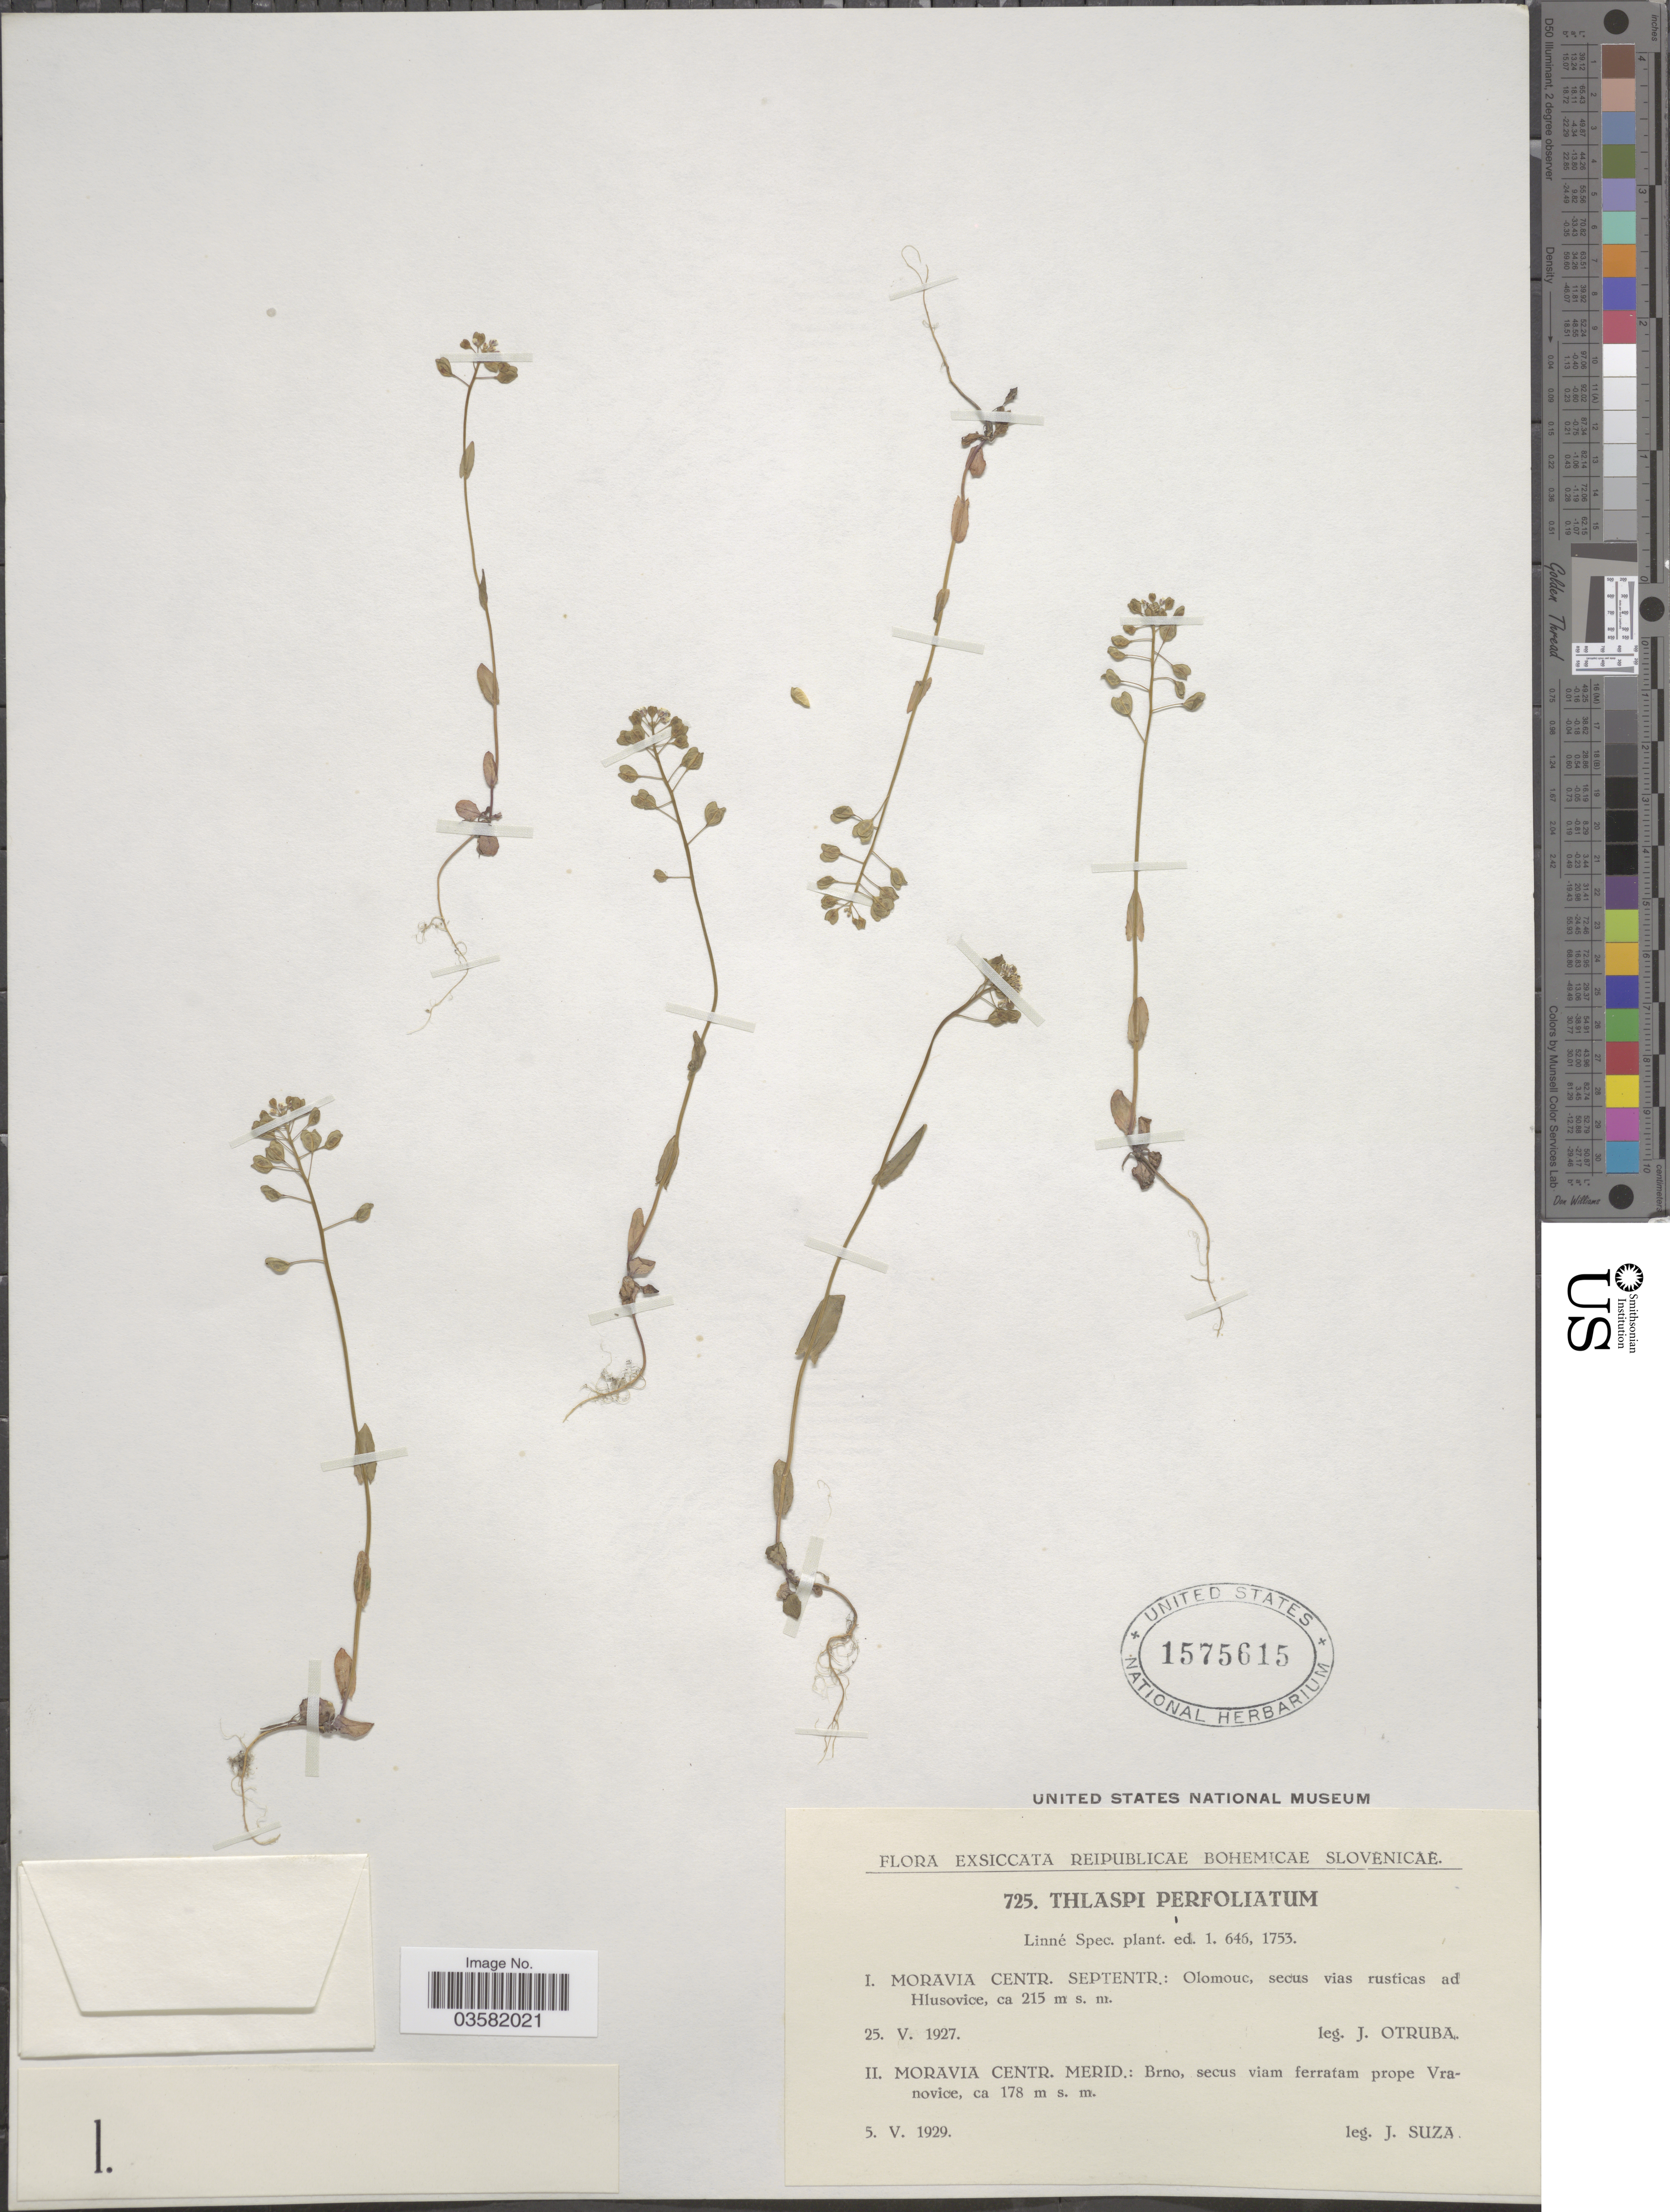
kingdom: Plantae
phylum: Tracheophyta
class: Magnoliopsida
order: Brassicales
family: Brassicaceae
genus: Thlaspi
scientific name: Thlaspi perfoliatum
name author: L.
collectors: J. Otruba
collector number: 725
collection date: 1927-05-25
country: Czechia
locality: Reipublicae Bohemicae Slovenicae. Moravia Centr. Septentr.: Olomouc, secus vias rusticas ad Hlusovice.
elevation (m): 215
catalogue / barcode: US 1575615